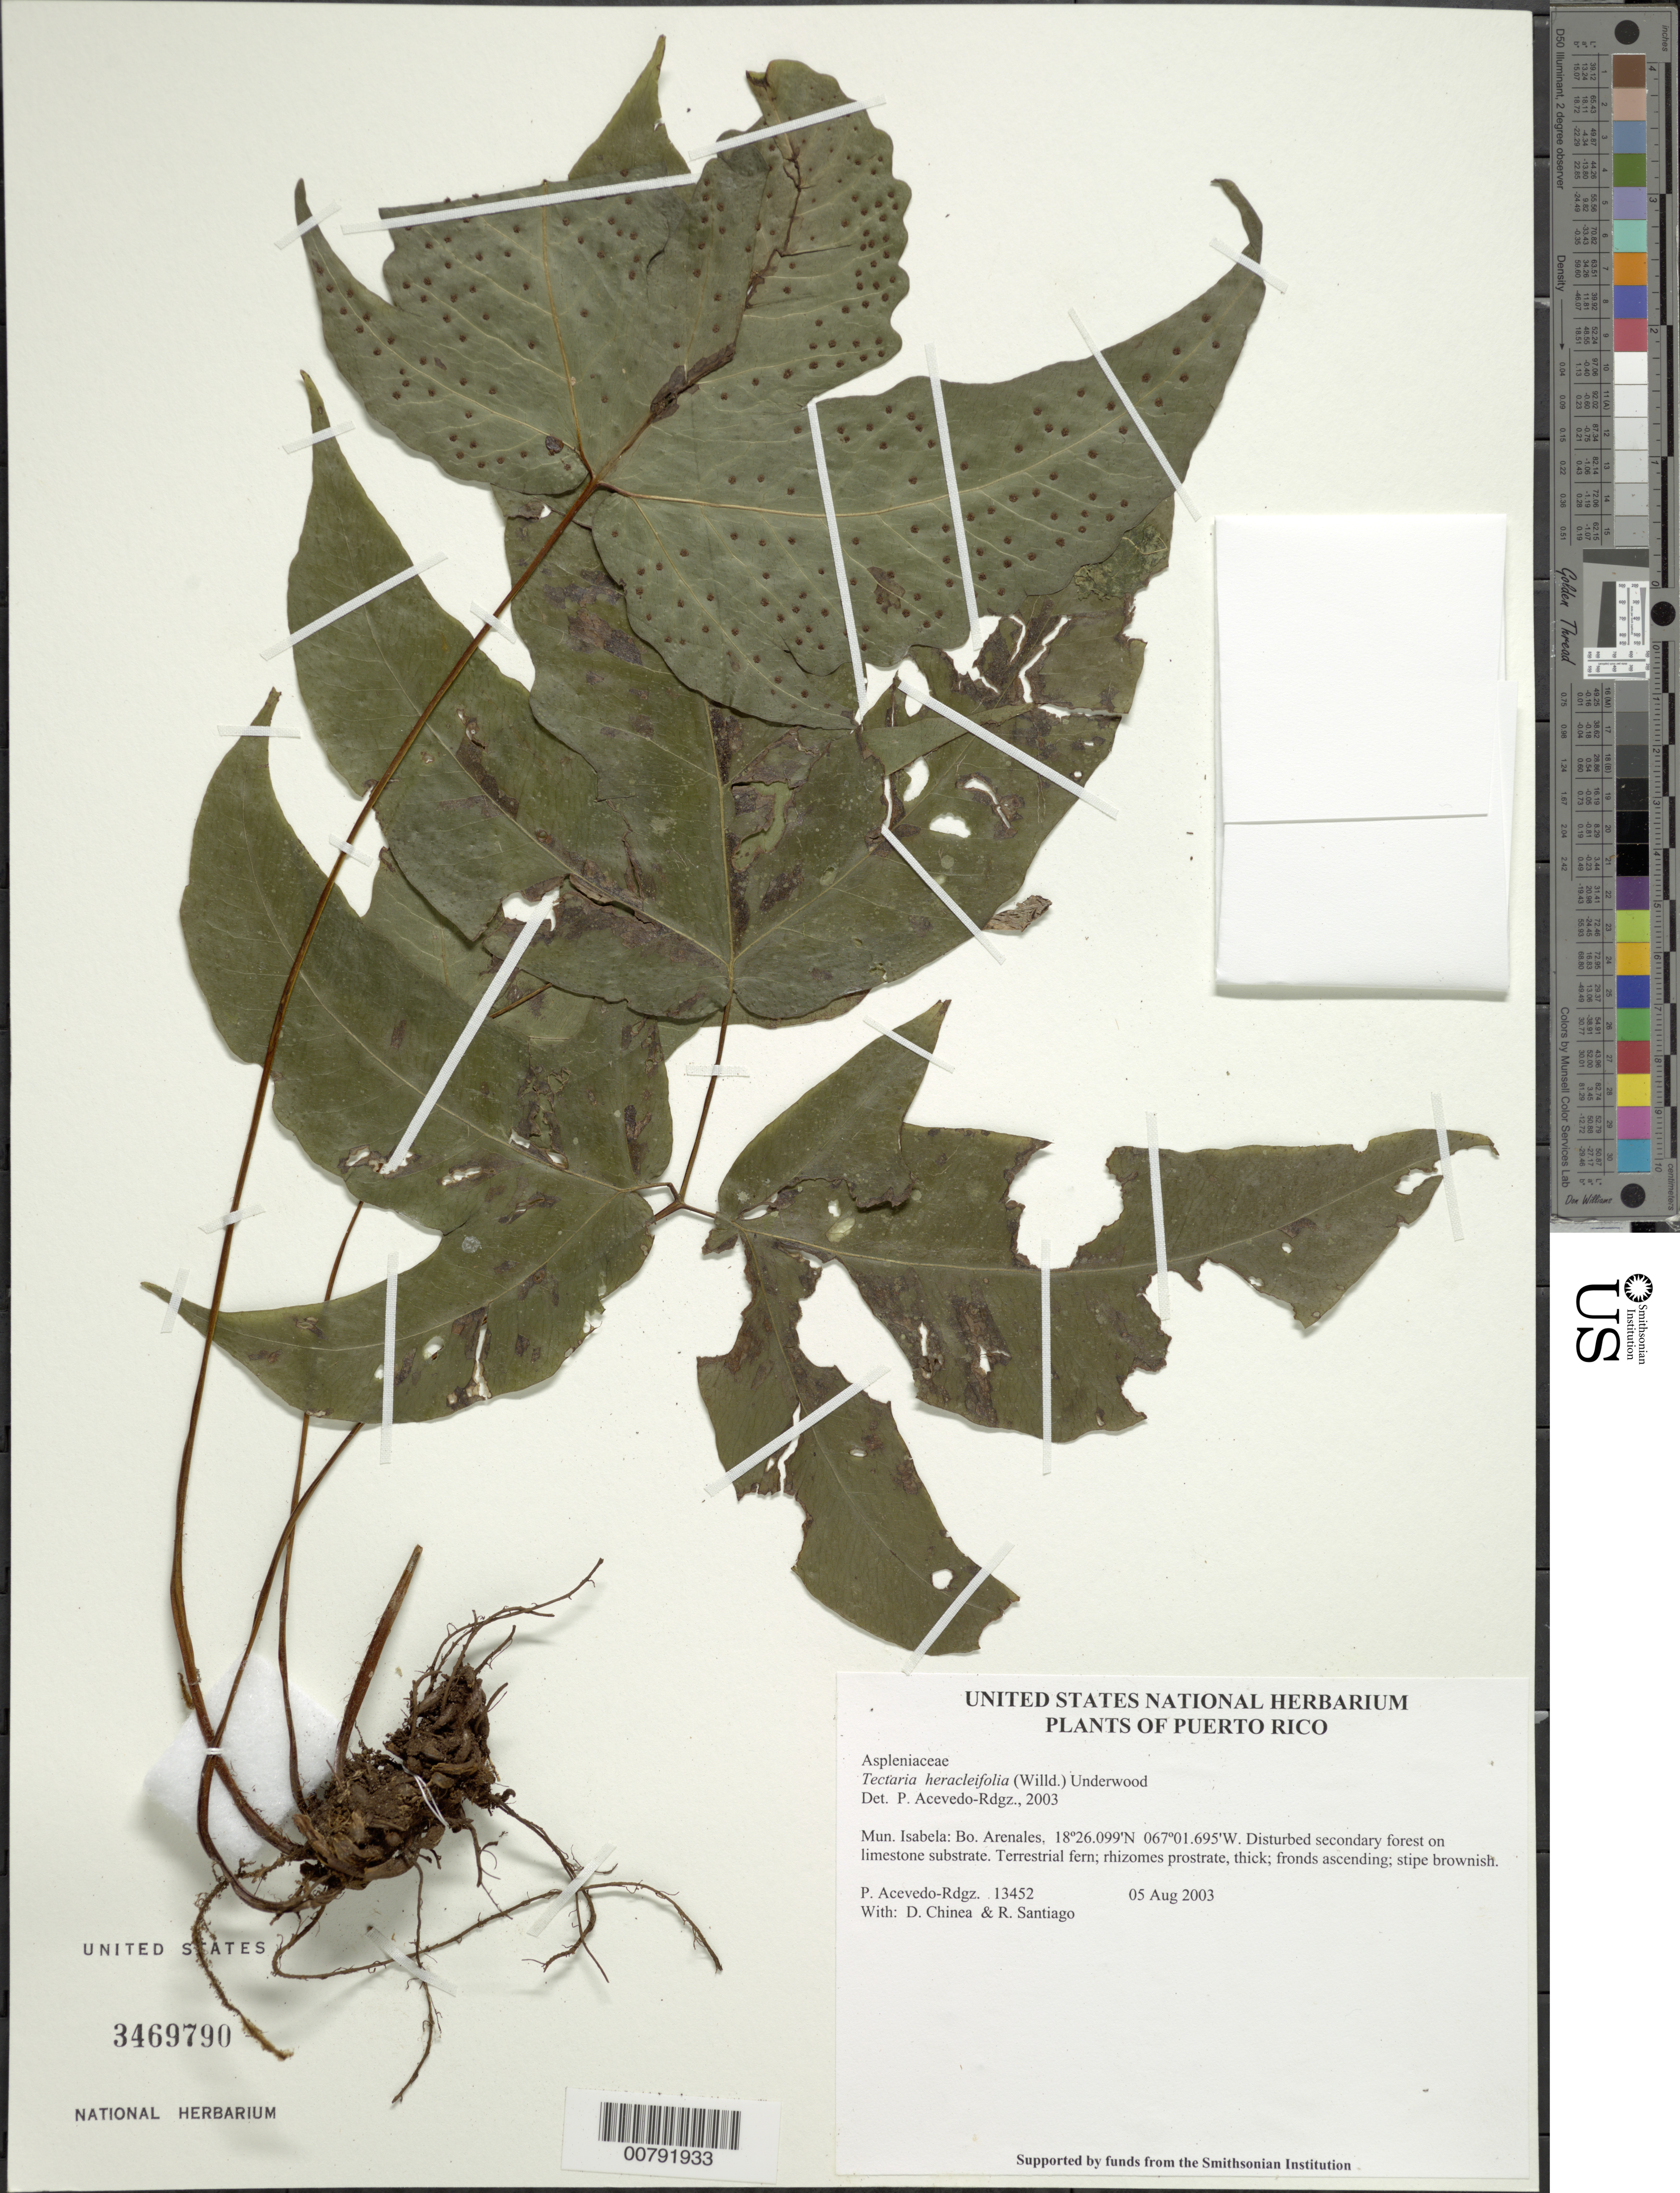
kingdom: Plantae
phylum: Tracheophyta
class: Polypodiopsida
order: Polypodiales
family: Tectariaceae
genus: Tectaria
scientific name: Tectaria heracleifolia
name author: (Willd.) Underw.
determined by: Acevedo-Rodríguez, P., (BOT), Smithsonian Institution - National Museum of Natural History (UNITED STATES)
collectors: P. Acevedo-Rodr., D. Chinea & R. Santiago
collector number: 13452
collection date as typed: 05 Aug 2003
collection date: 2003-08-05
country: Puerto Rico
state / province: Isabela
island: Puerto Rico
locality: Mun. Isabela: Bo. Arenales.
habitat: Disturbed secondary forest on limestone substrate.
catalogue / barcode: US 3469790